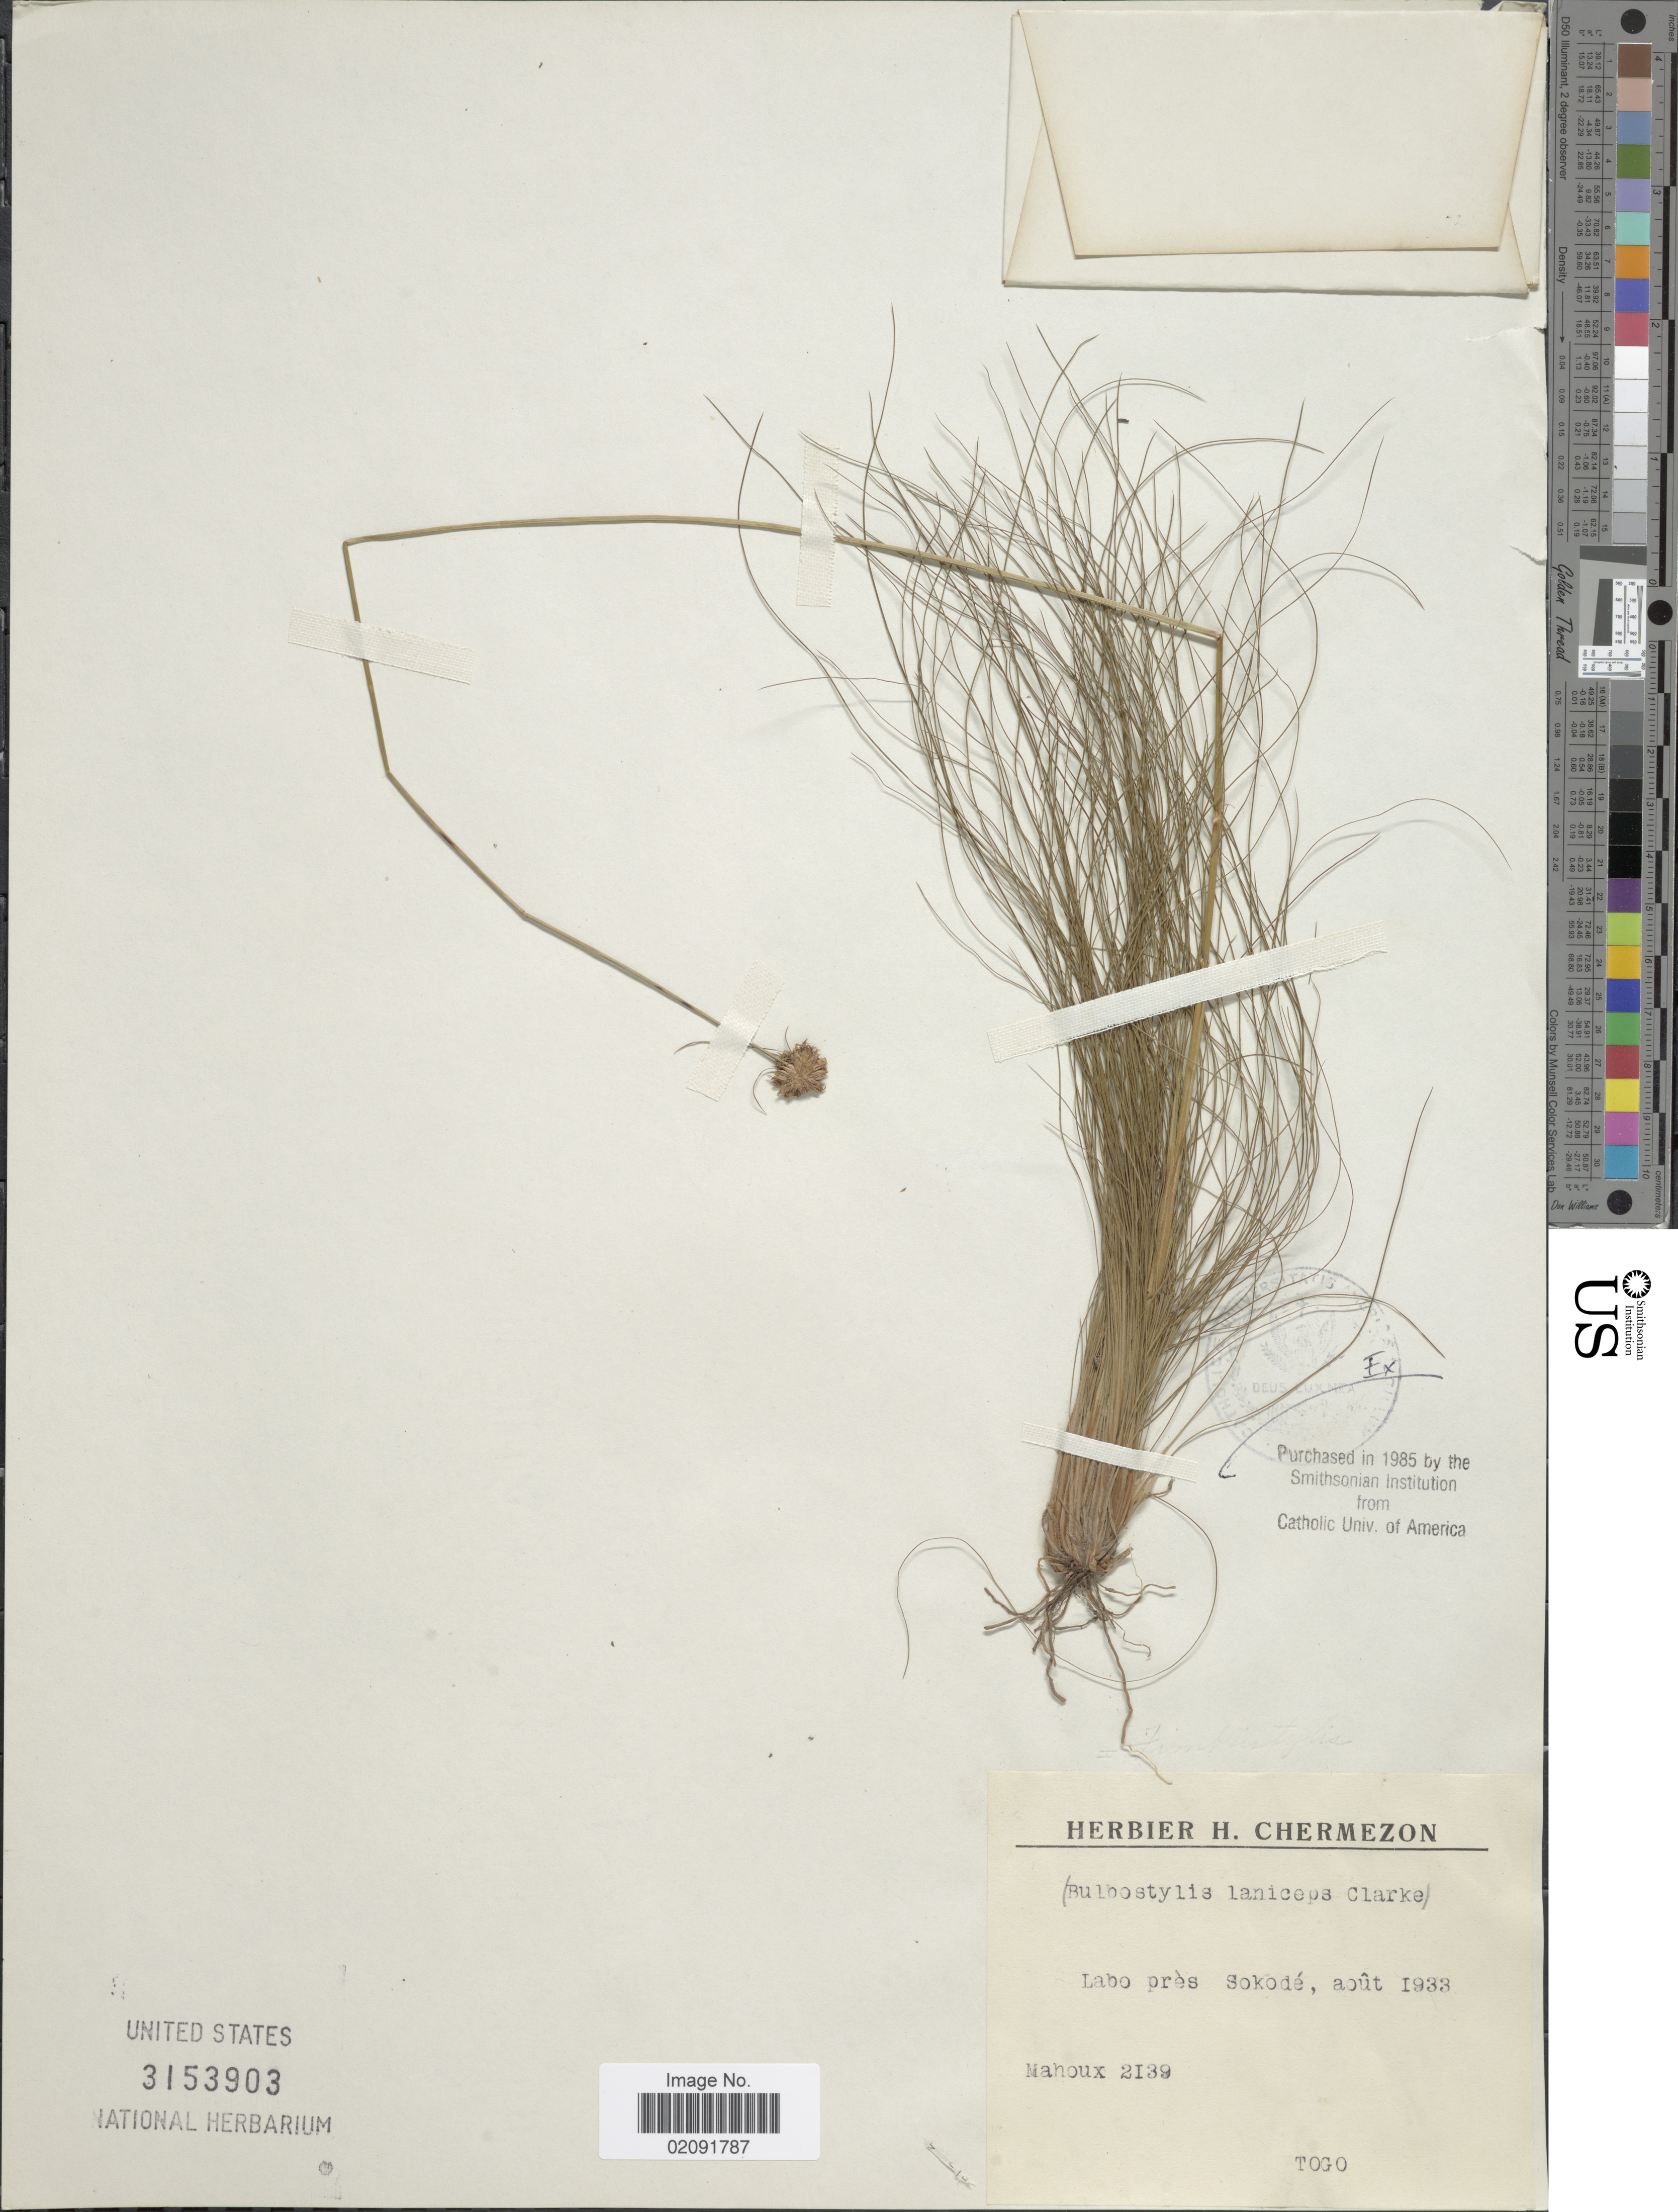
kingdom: Plantae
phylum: Tracheophyta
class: Liliopsida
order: Poales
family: Cyperaceae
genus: Bulbostylis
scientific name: Bulbostylis laniceps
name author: C.B. Clarke ex Durand & Schinz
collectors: P. Mahoux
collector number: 2139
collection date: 1933-08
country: Togo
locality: Labo près Sokodé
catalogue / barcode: US 3153903